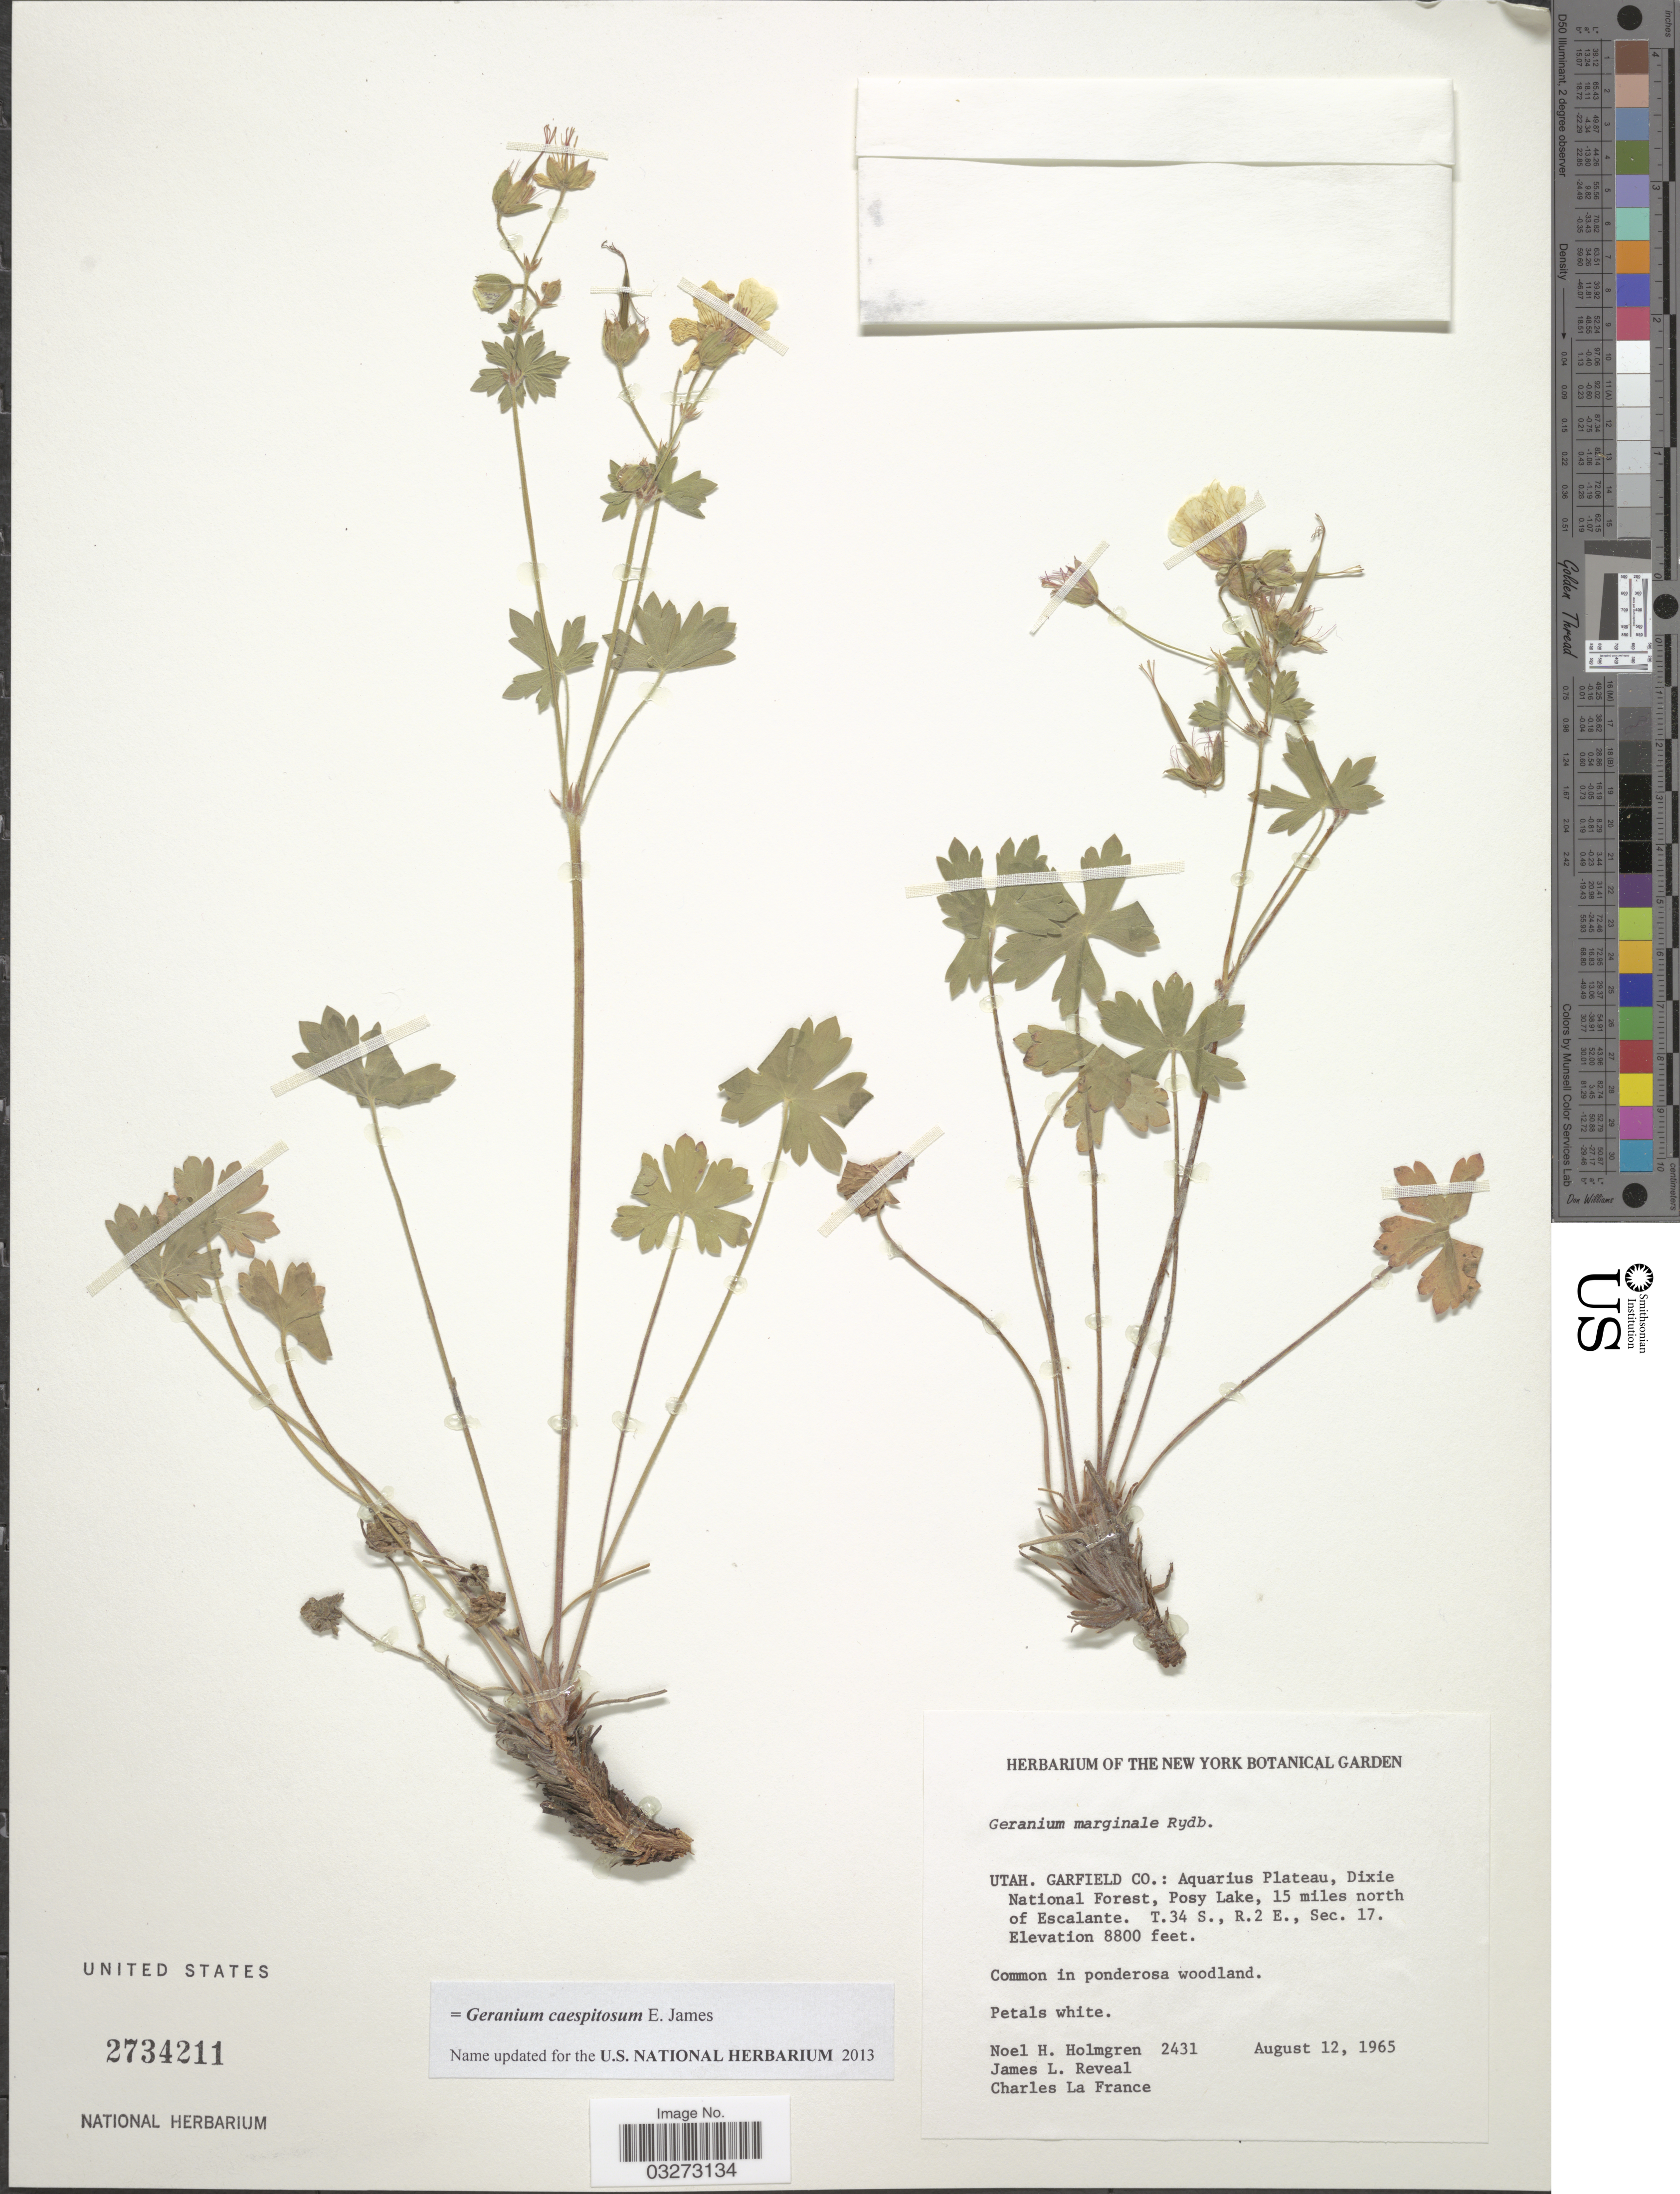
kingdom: Plantae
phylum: Tracheophyta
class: Magnoliopsida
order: Geraniales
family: Geraniaceae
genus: Geranium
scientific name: Geranium caespitosum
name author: E. James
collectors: N. H. Holmgren, J. L. Reveal & C. LaFrance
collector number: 2431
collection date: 1965-08-12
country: United States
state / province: Utah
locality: Garfield Co.: Aquarius Plateau, Dixie National Forest, Posy Lake, 15 miles north of Escalante. T.34 S., R.2 E., Sec. 17.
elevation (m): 2682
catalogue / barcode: US 2734211